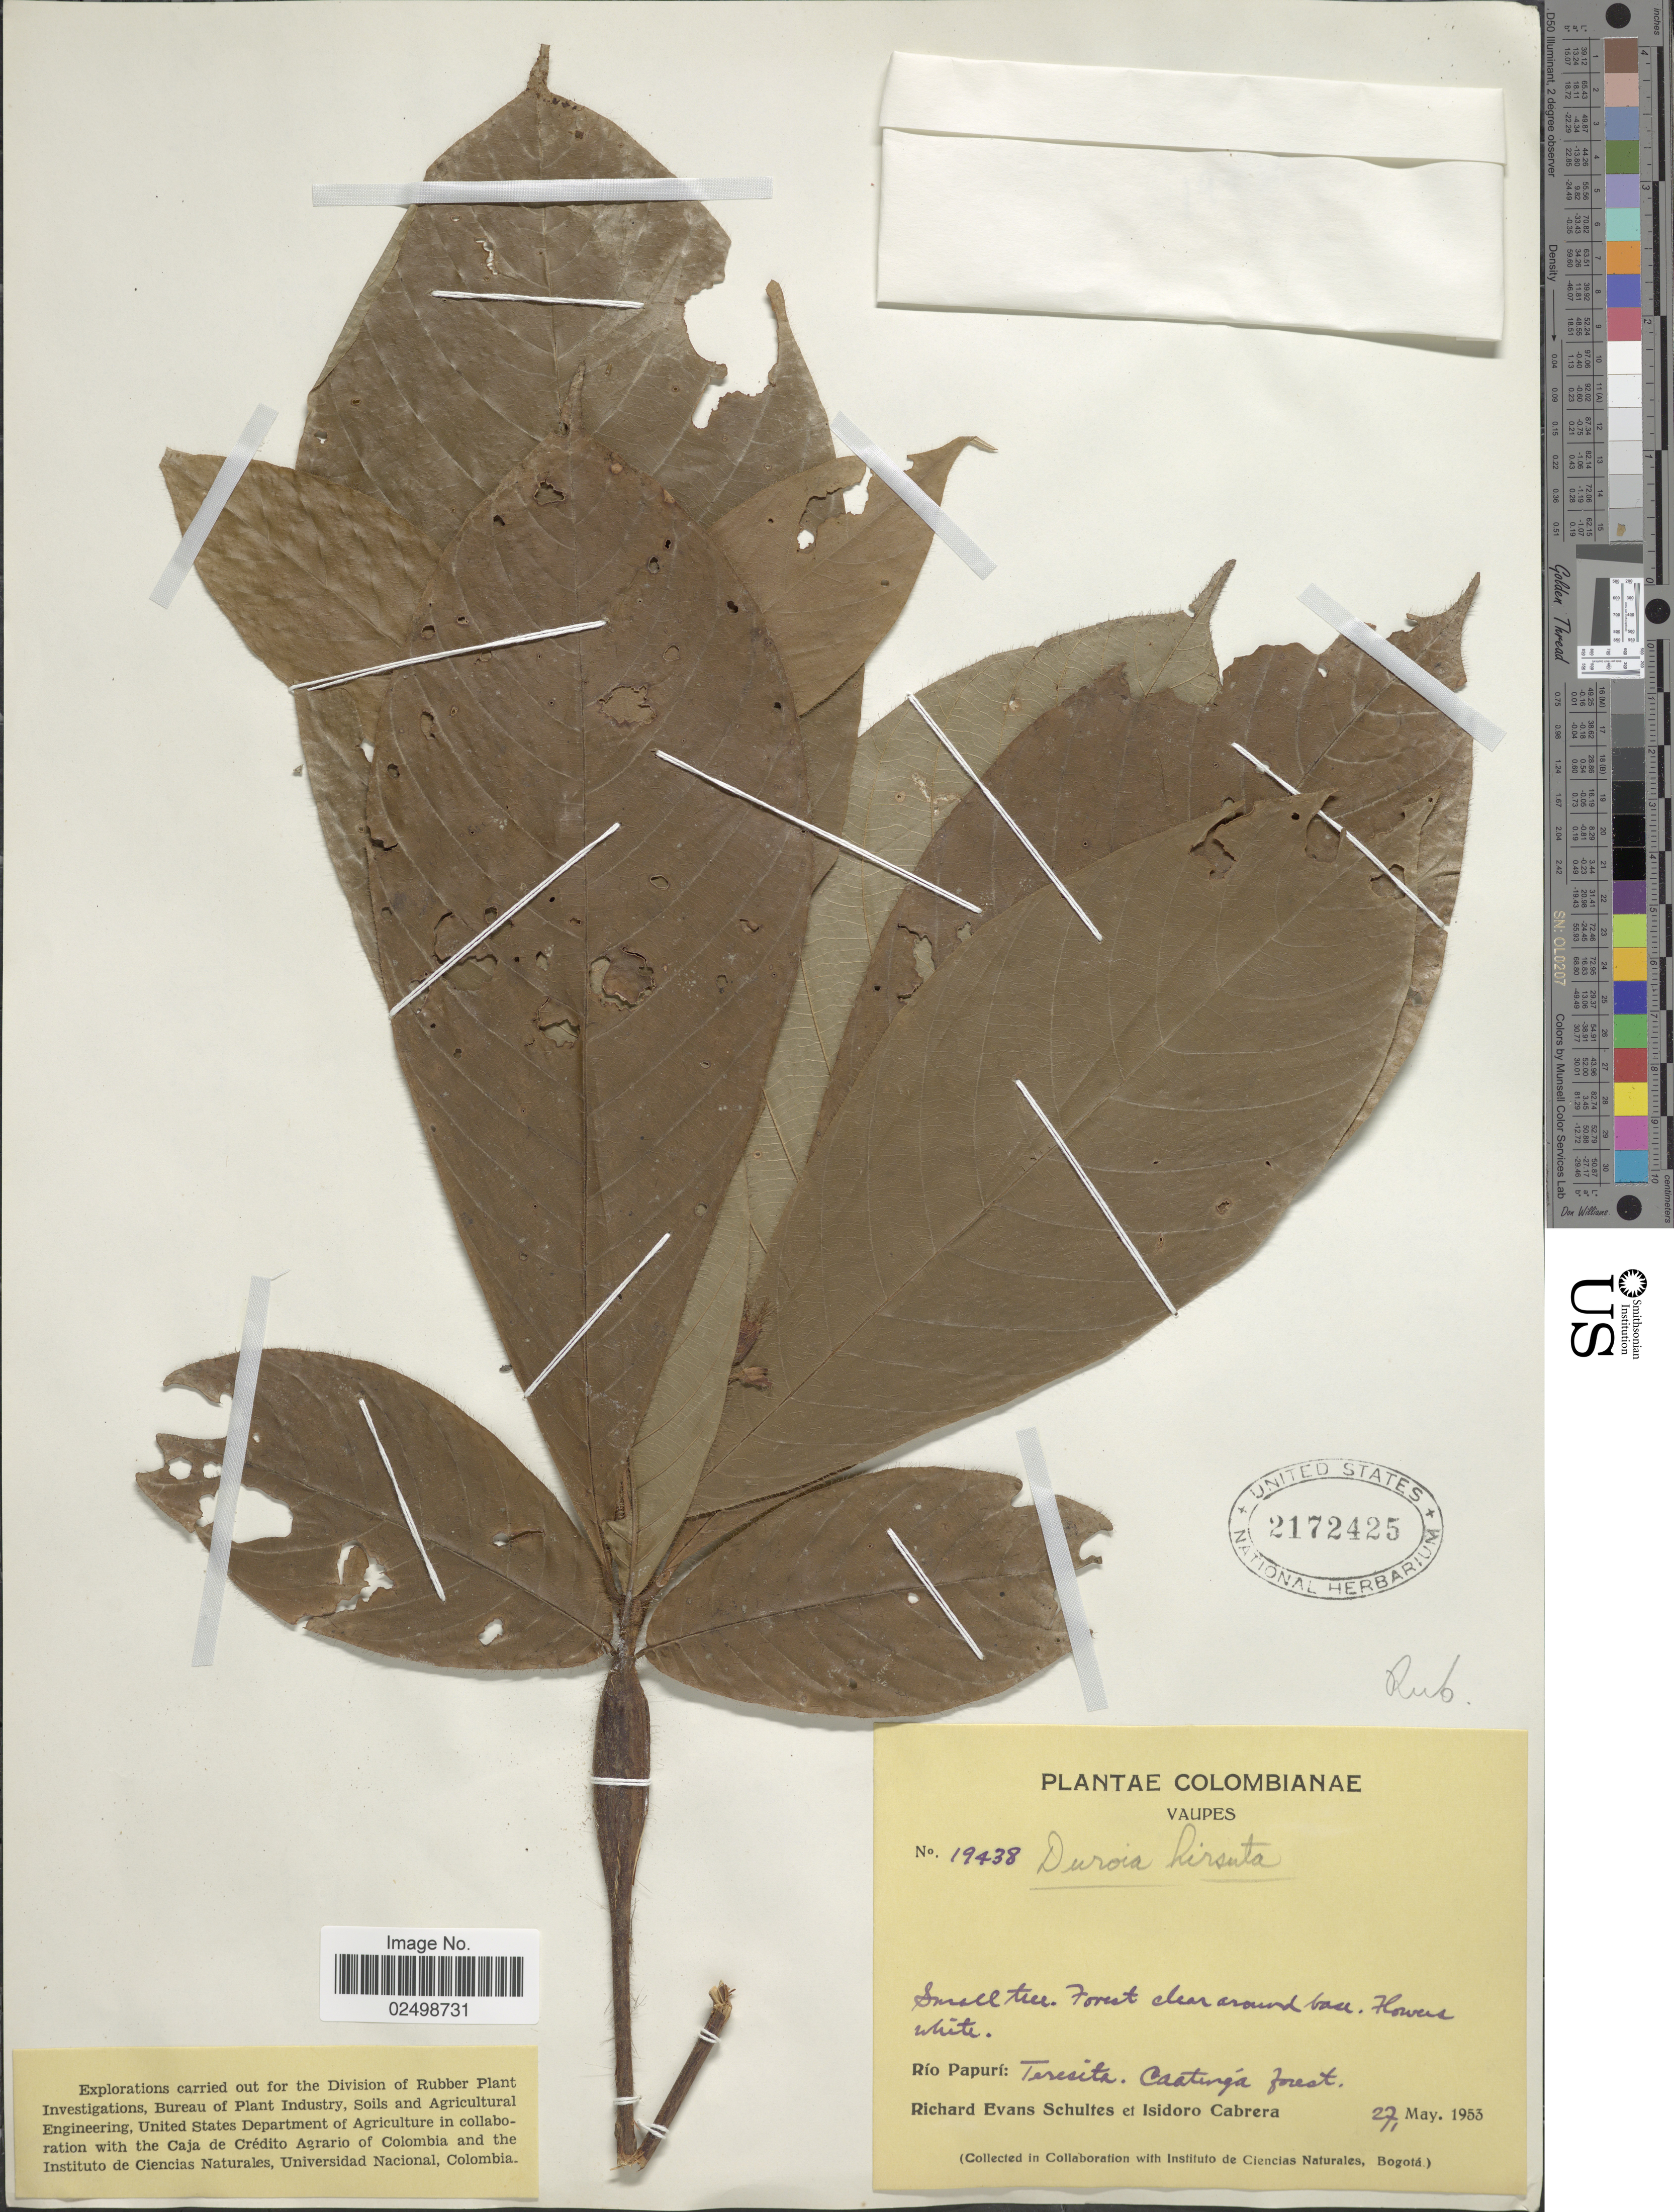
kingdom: Plantae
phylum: Tracheophyta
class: Magnoliopsida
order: Gentianales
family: Rubiaceae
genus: Duroia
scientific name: Duroia hirsuta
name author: (Poepp.) K. Schum.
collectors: R. E. Schultes & I. Cabrera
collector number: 19438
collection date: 1953-05-27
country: Colombia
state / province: Vaupés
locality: Rio Papuri: Teresite. Caatinga forest.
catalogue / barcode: US 2172425